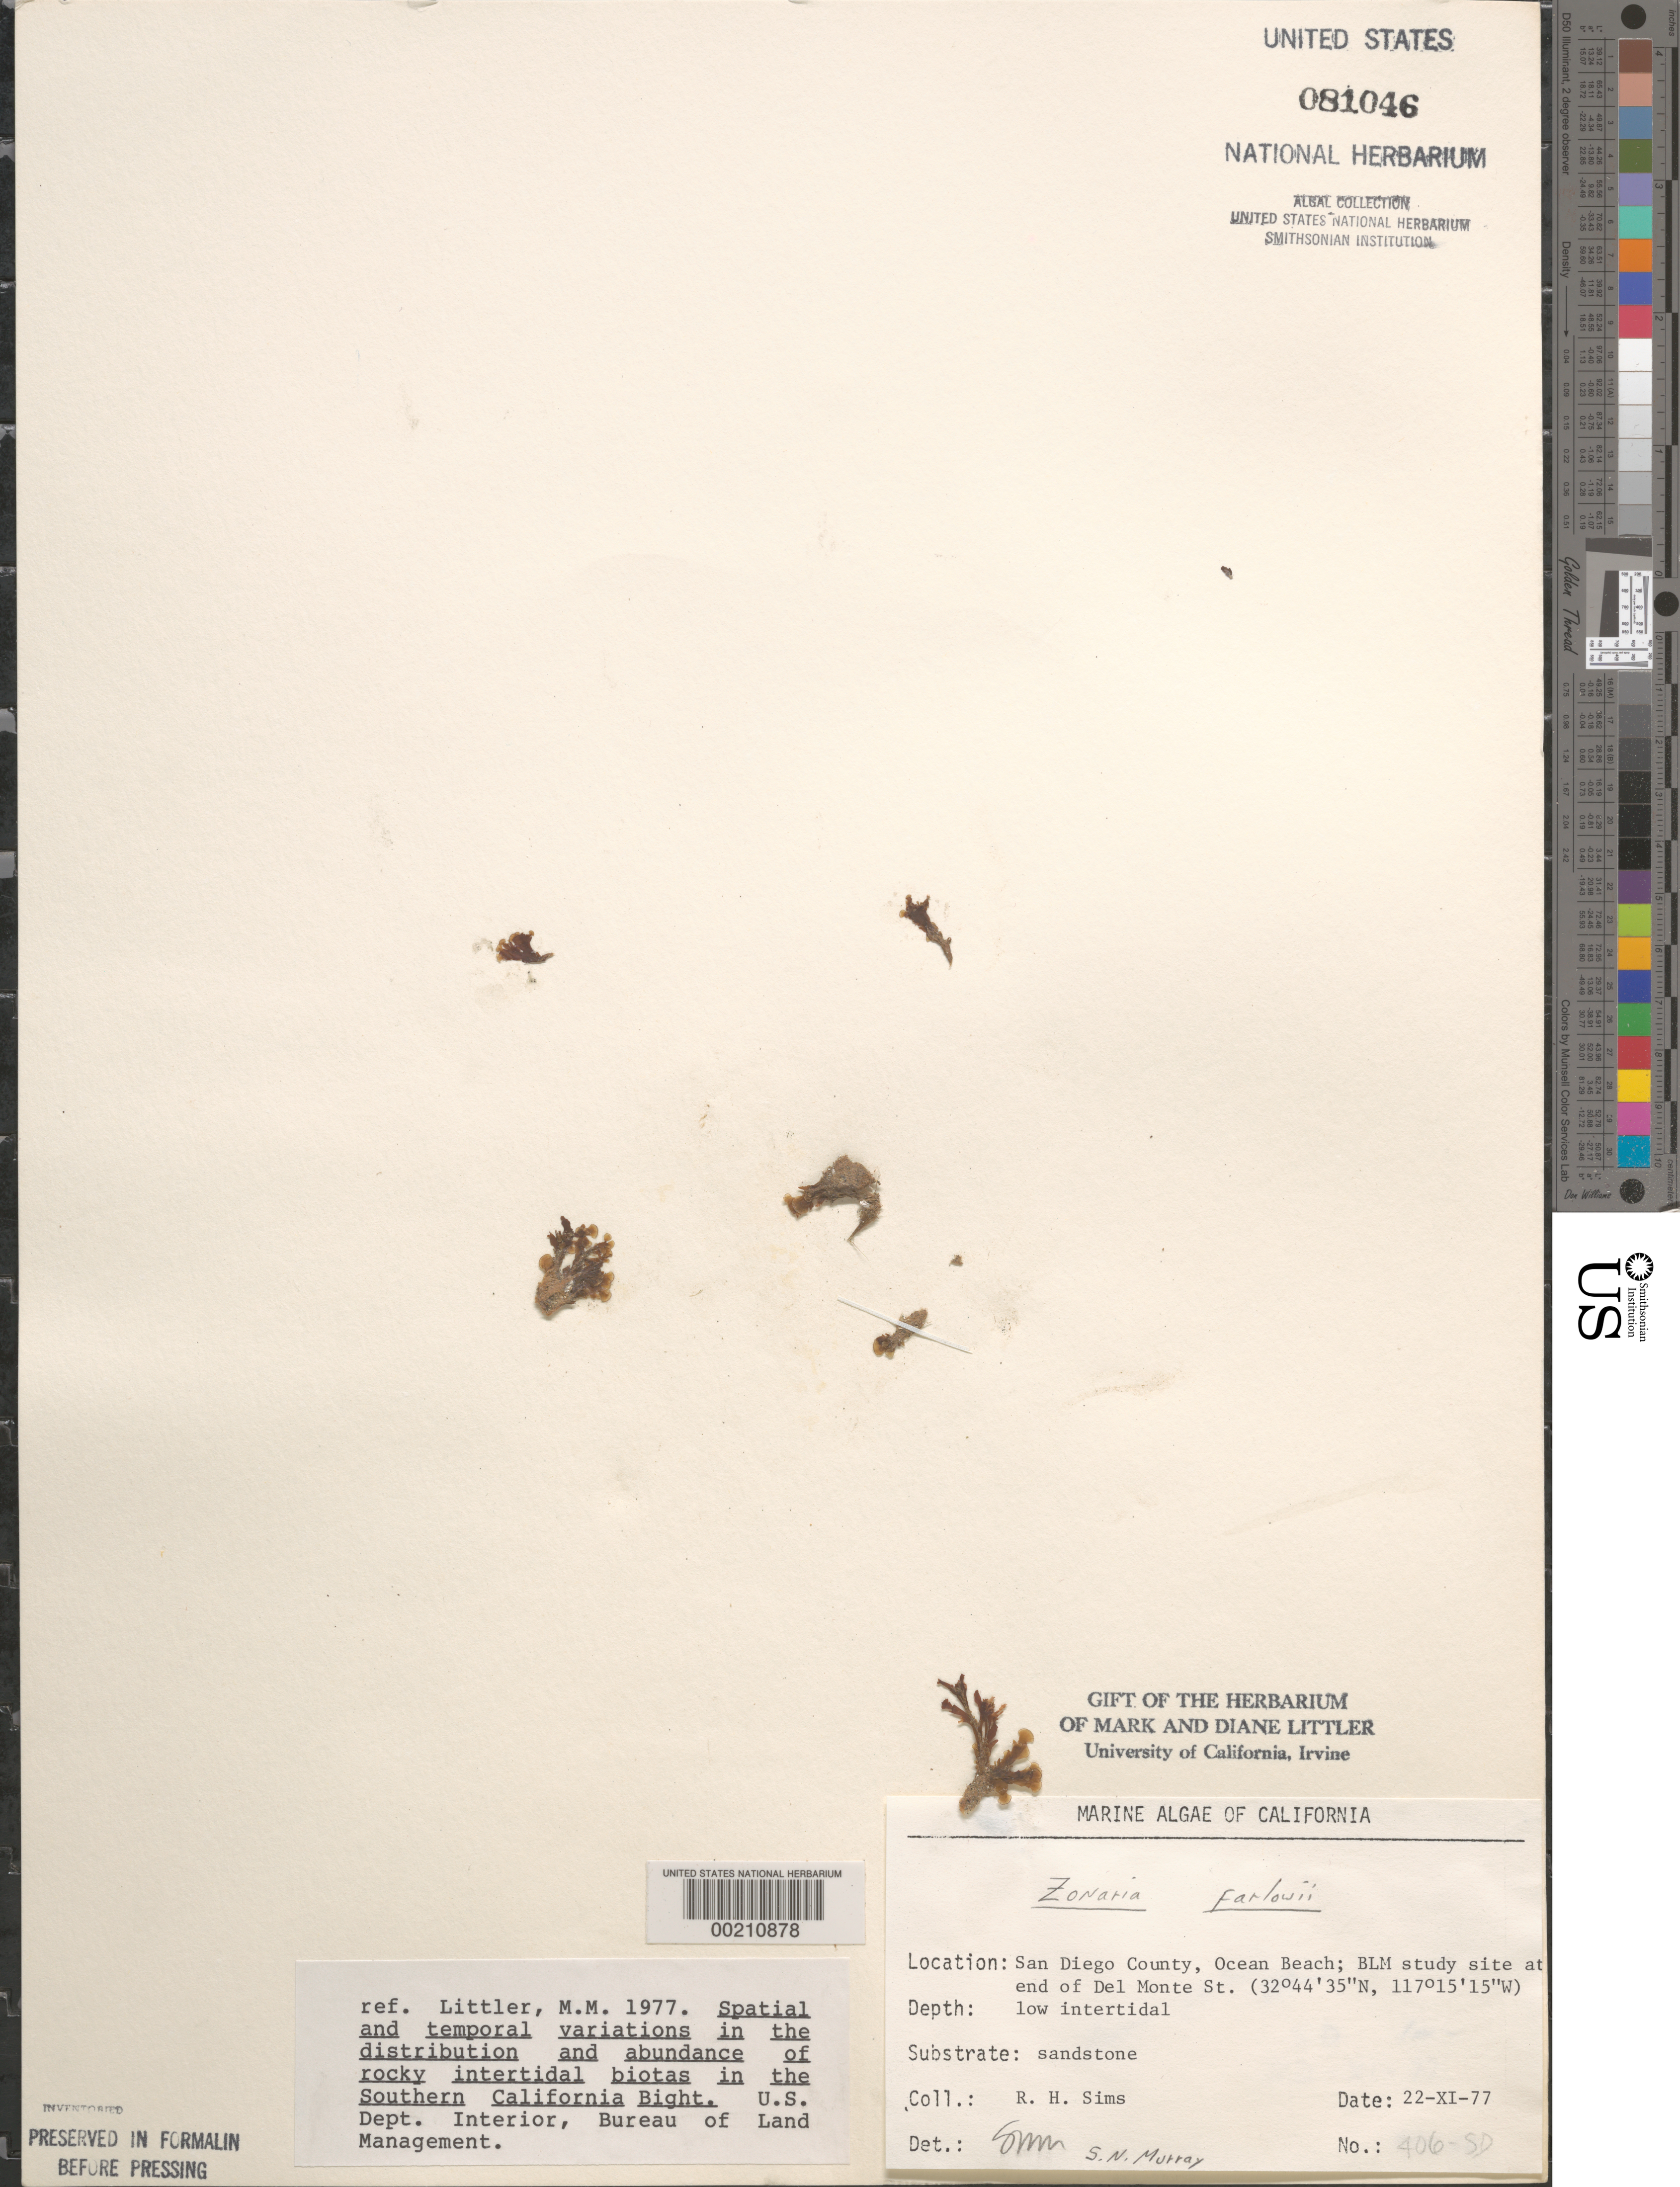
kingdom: Chromista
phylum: Ochrophyta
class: Phaeophyceae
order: Dictyotales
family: Dictyotaceae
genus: Zonaria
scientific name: Zonaria farlowii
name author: Setch. & N.L. Gardner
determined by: Murray, S. N.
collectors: R. H. Sims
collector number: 406-sd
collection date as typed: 22 Nov 1977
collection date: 1977-11-22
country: United States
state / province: California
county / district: San Diego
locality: End of Del Monte Street, Ocean Beach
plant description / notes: BLM-SOCALBIGHT Rocky Intertidal Survey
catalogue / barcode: US 81046